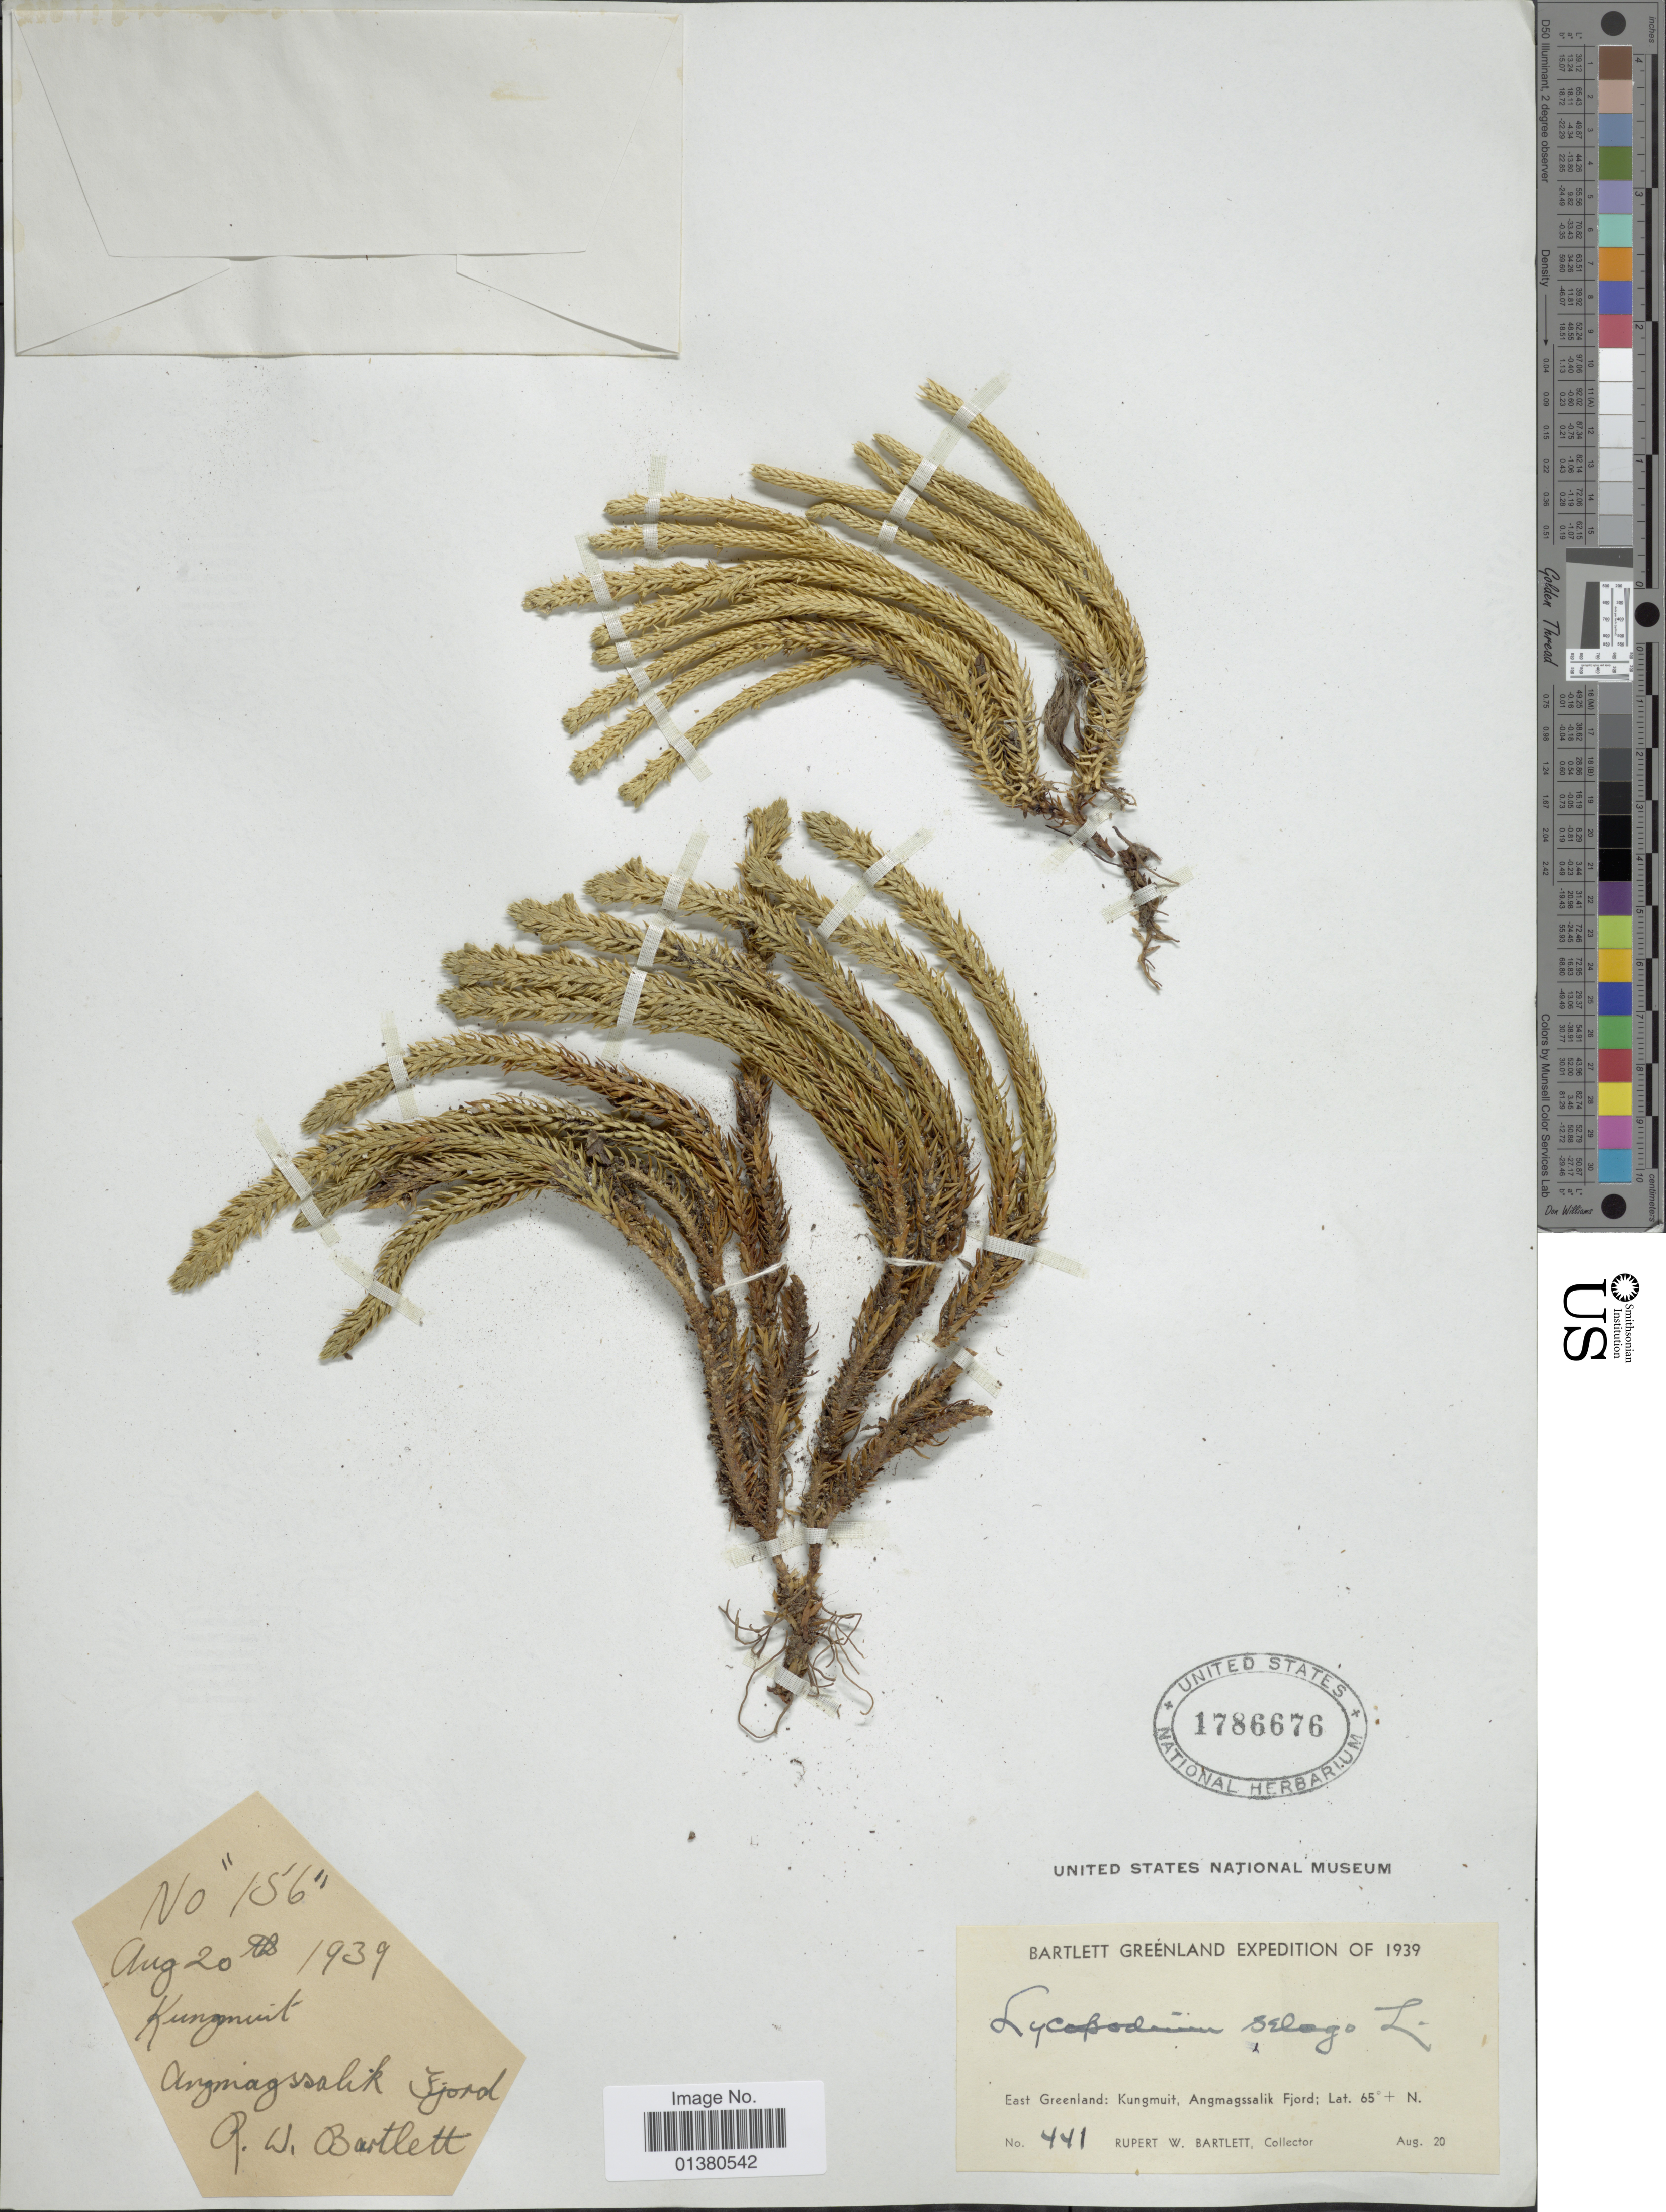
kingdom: Plantae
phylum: Tracheophyta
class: Lycopodiopsida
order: Lycopodiales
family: Lycopodiaceae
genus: Huperzia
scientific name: Huperzia selago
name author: (L.) Bernh. ex Schrank & Mart.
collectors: R. W. Bartlett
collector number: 441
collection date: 1939-08-20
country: Greenland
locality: East Greenland: Kungmuit, Angmagssalik Fjord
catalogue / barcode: US 1786676